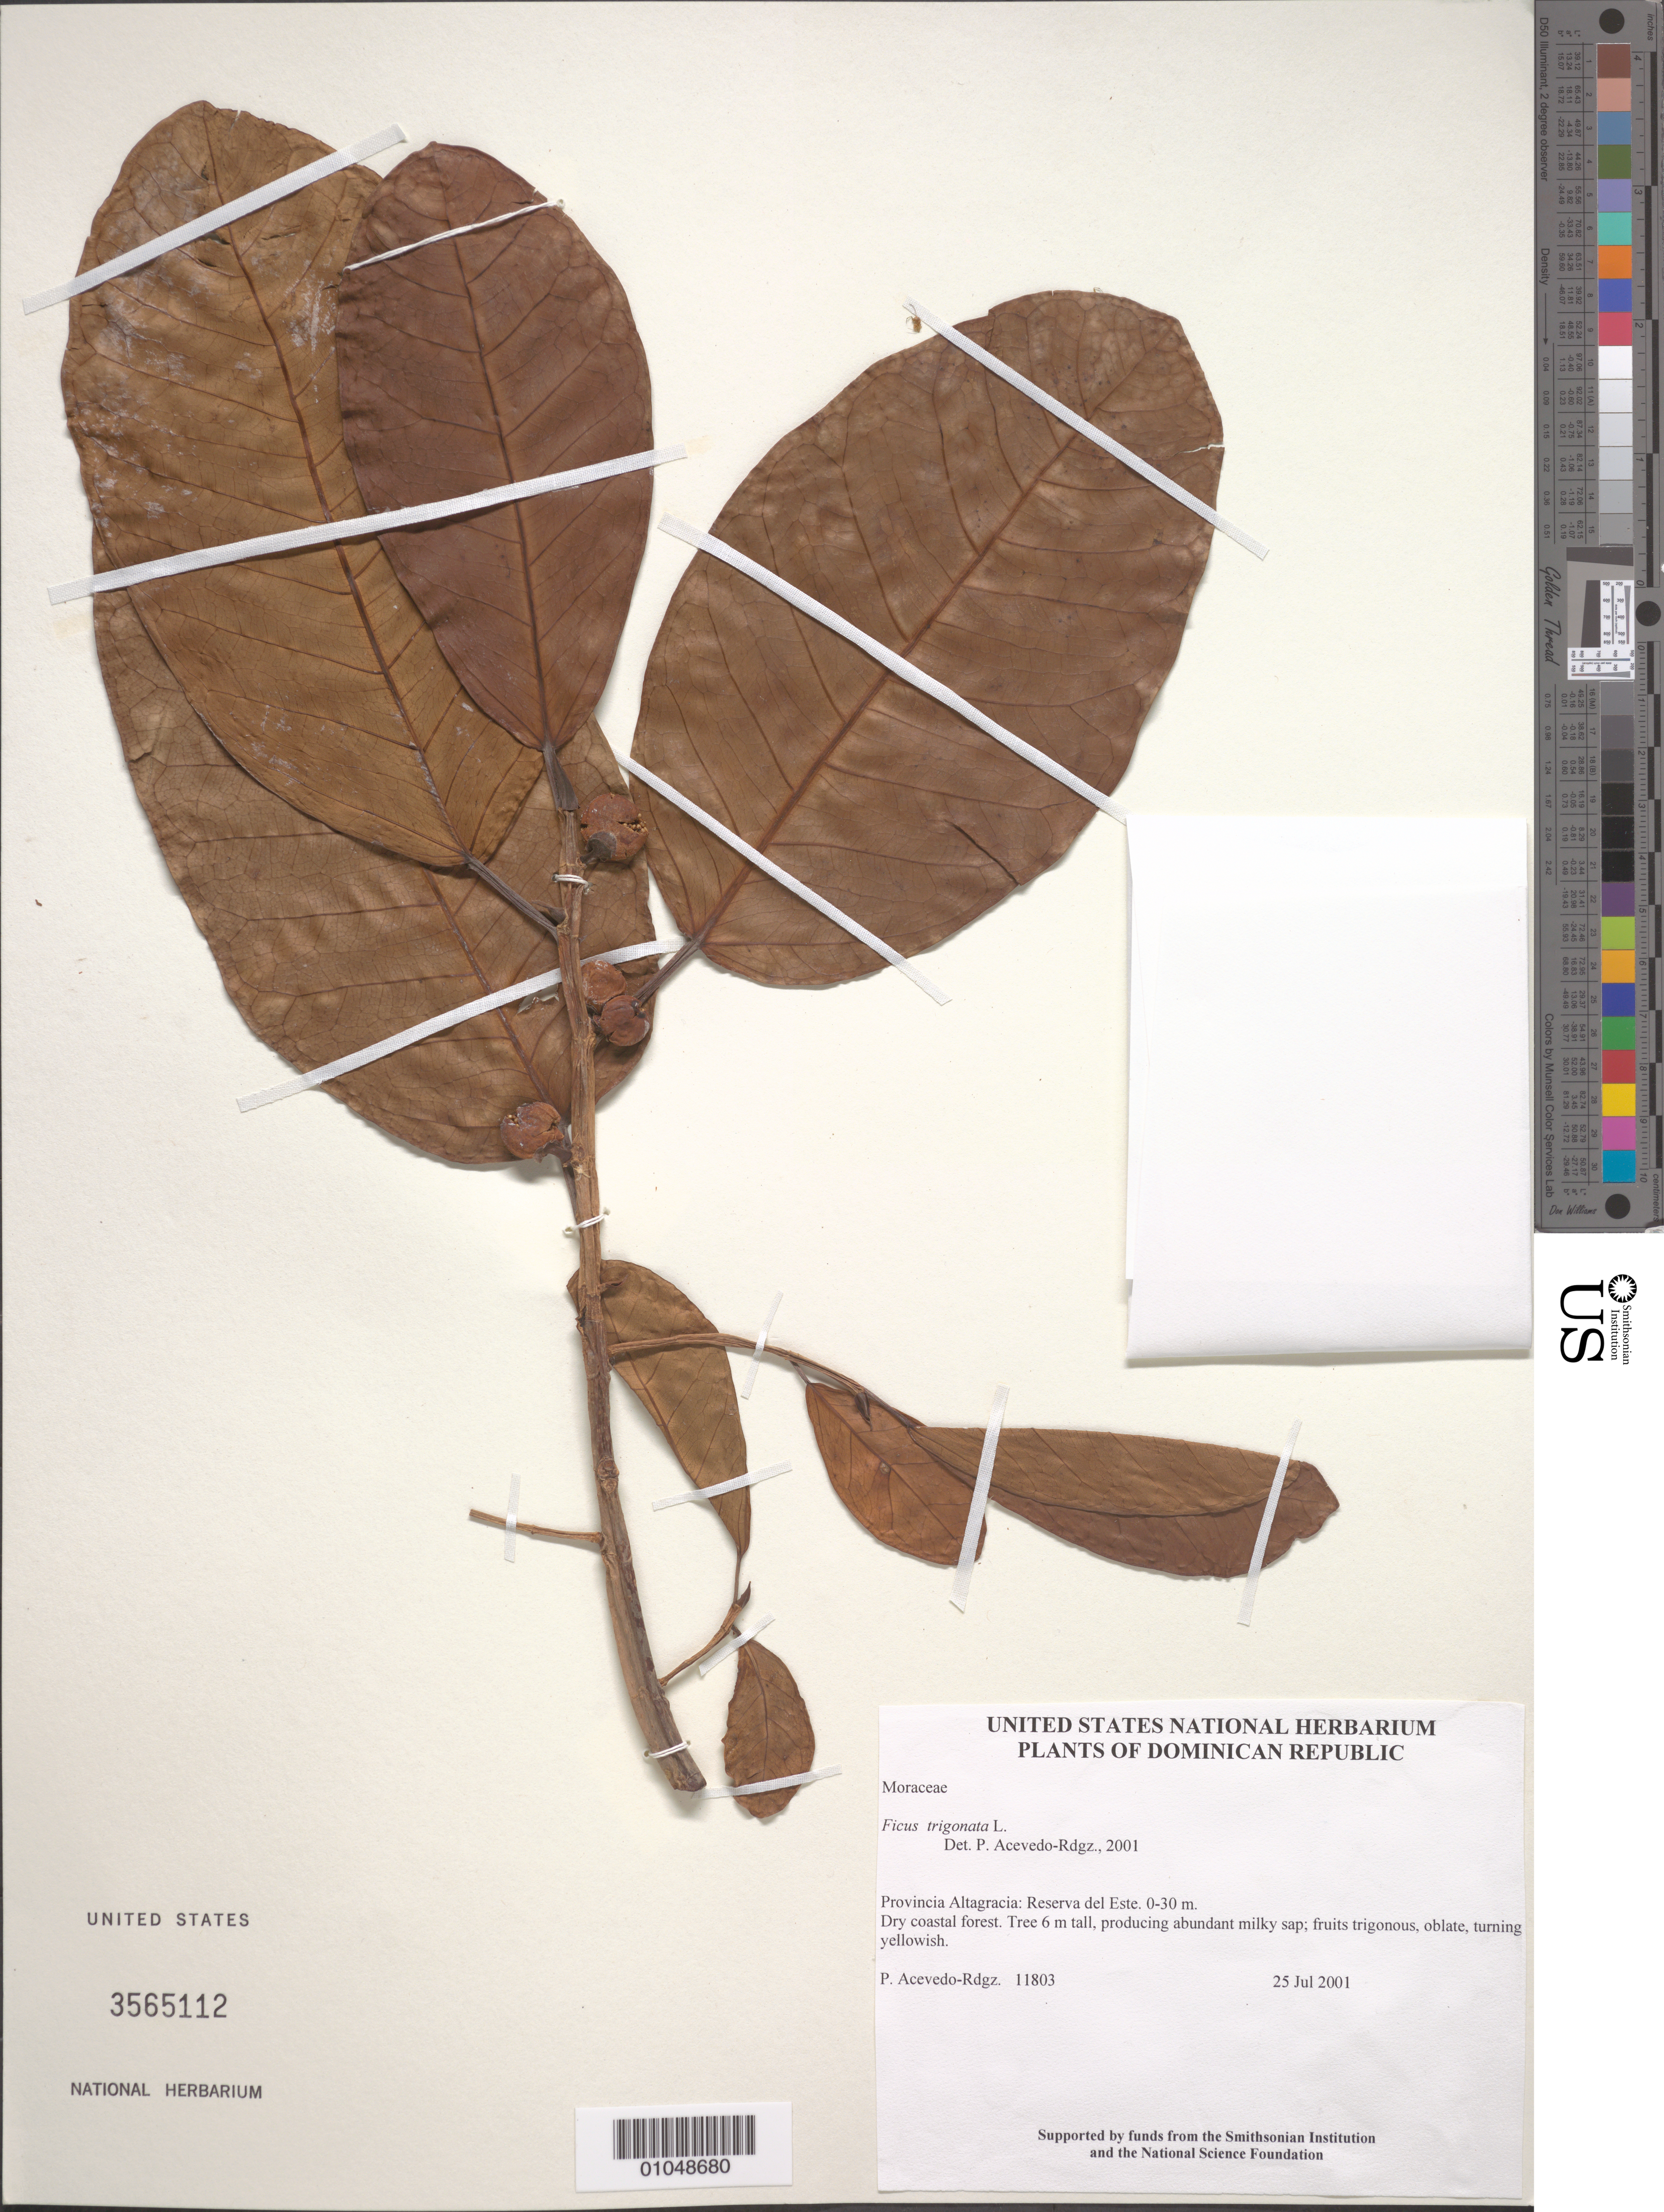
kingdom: Plantae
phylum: Tracheophyta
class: Magnoliopsida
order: Rosales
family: Moraceae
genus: Ficus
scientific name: Ficus trigonata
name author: L.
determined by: Acevedo-Rodríguez, P., (BOT), Smithsonian Institution - National Museum of Natural History (UNITED STATES)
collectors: P. Acevedo-Rodr.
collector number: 11803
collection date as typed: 25 Jul 2001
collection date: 2001-07-25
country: Dominican Republic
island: Hispaniola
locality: Provincia Altagracia: Reserva del Este.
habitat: Dry coastal forest.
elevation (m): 0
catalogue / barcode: US 3565112